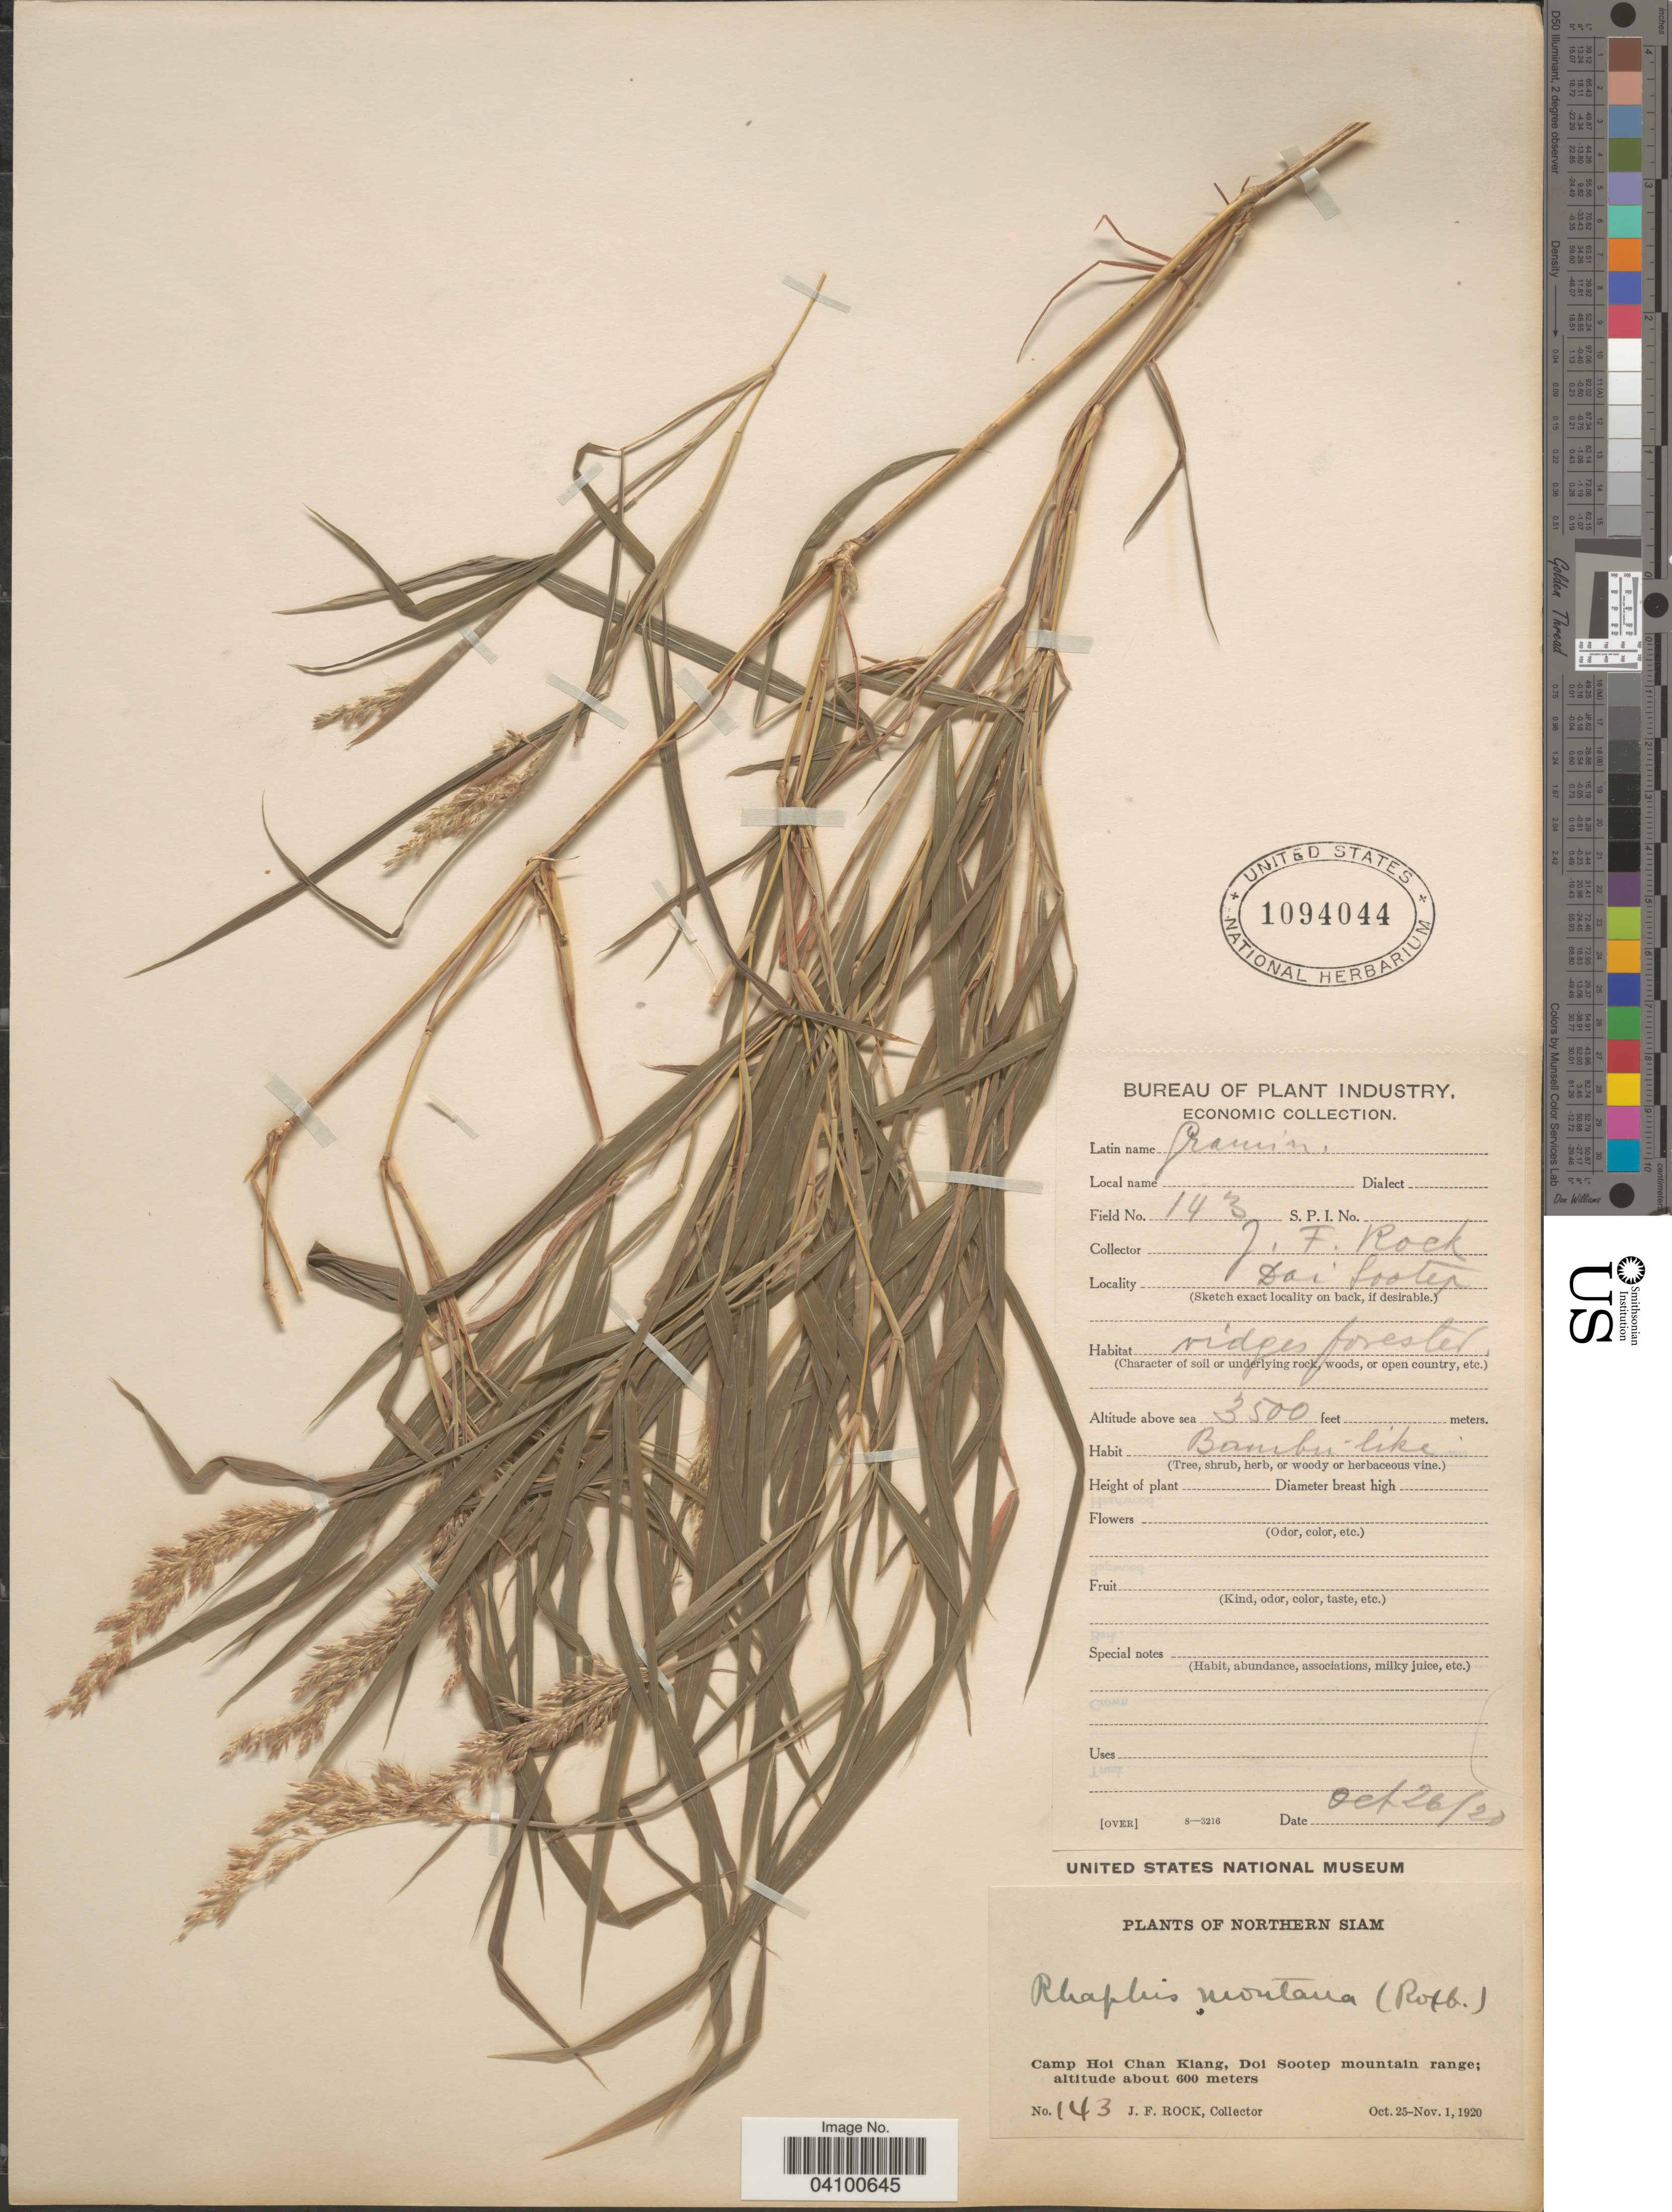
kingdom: Plantae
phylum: Tracheophyta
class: Liliopsida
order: Poales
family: Poaceae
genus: Chrysopogon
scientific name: Chrysopogon fulvus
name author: (Spreng.) Chiov.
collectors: J. Rock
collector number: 143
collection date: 1920-10-26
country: Thailand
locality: Northern Siam. Camp Hoi Chan Kiang, Doi Sootep mountain range.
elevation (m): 600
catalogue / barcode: US 1094044